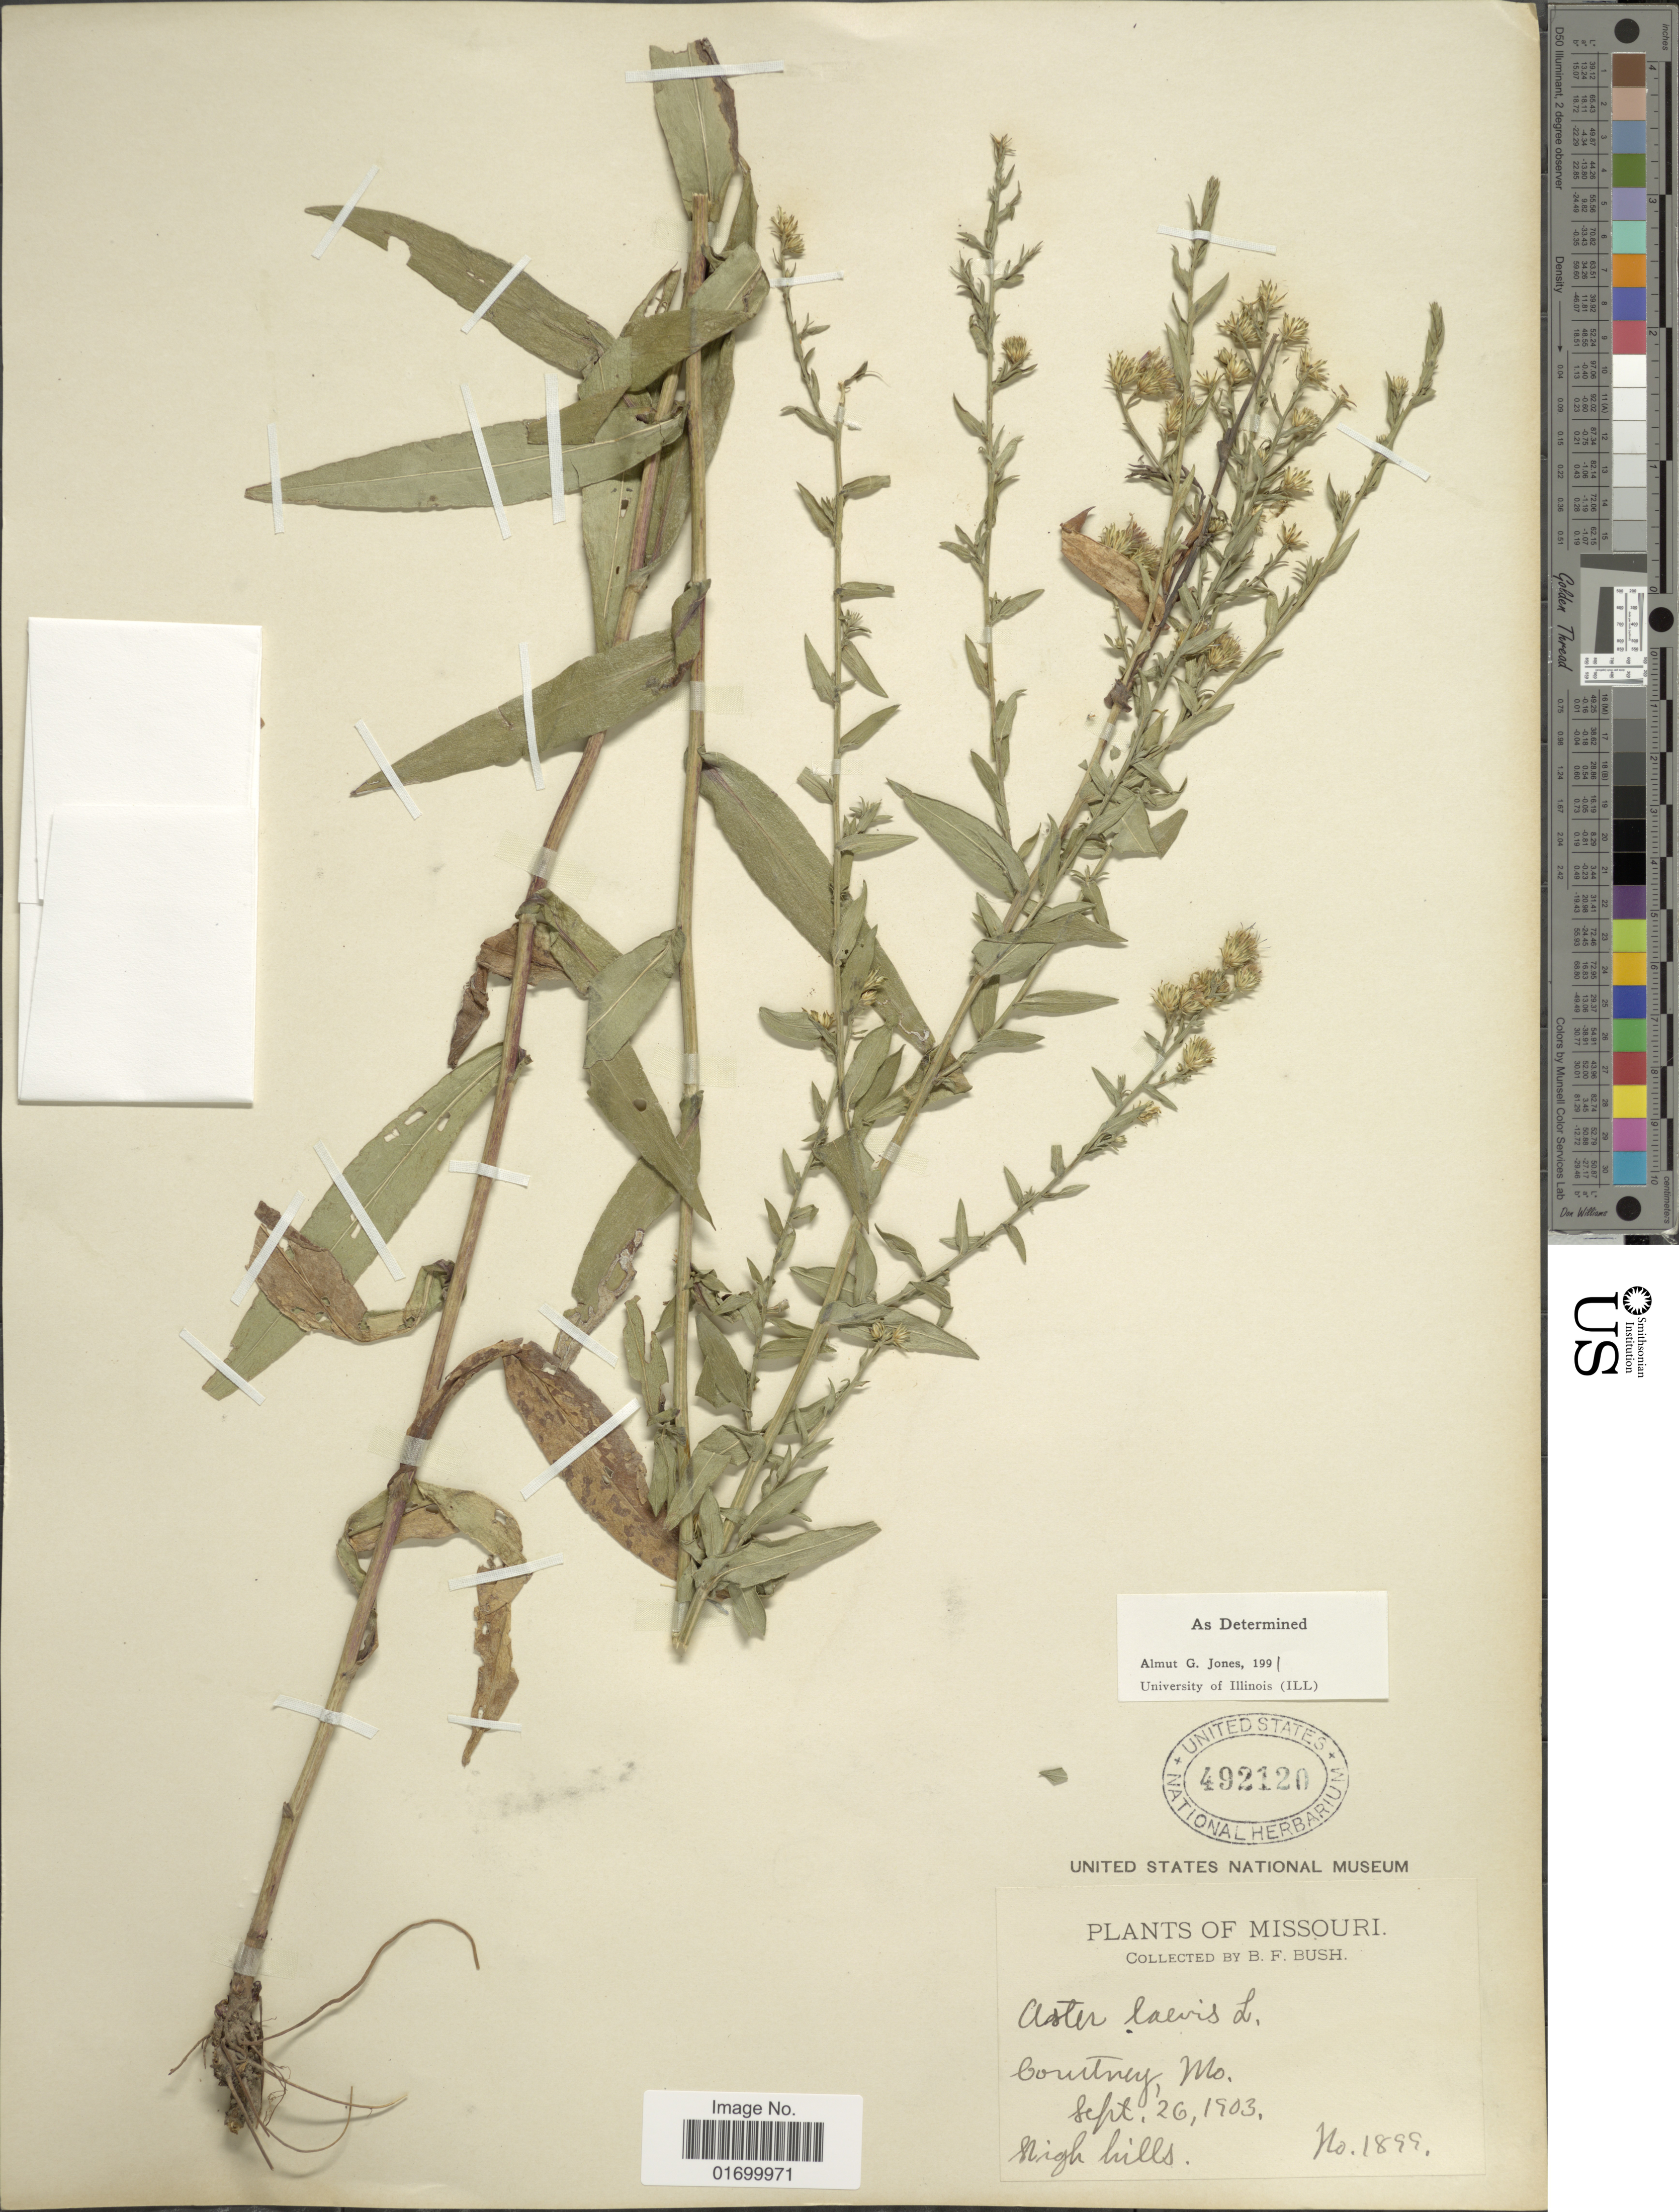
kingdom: Plantae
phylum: Tracheophyta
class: Magnoliopsida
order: Asterales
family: Asteraceae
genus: Symphyotrichum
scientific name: Symphyotrichum laeve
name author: (L.) Á. Löve & D. Löve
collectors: B. F. Bush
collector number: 1899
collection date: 1903-09-26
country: United States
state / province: Missouri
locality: Courtney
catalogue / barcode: US 492120